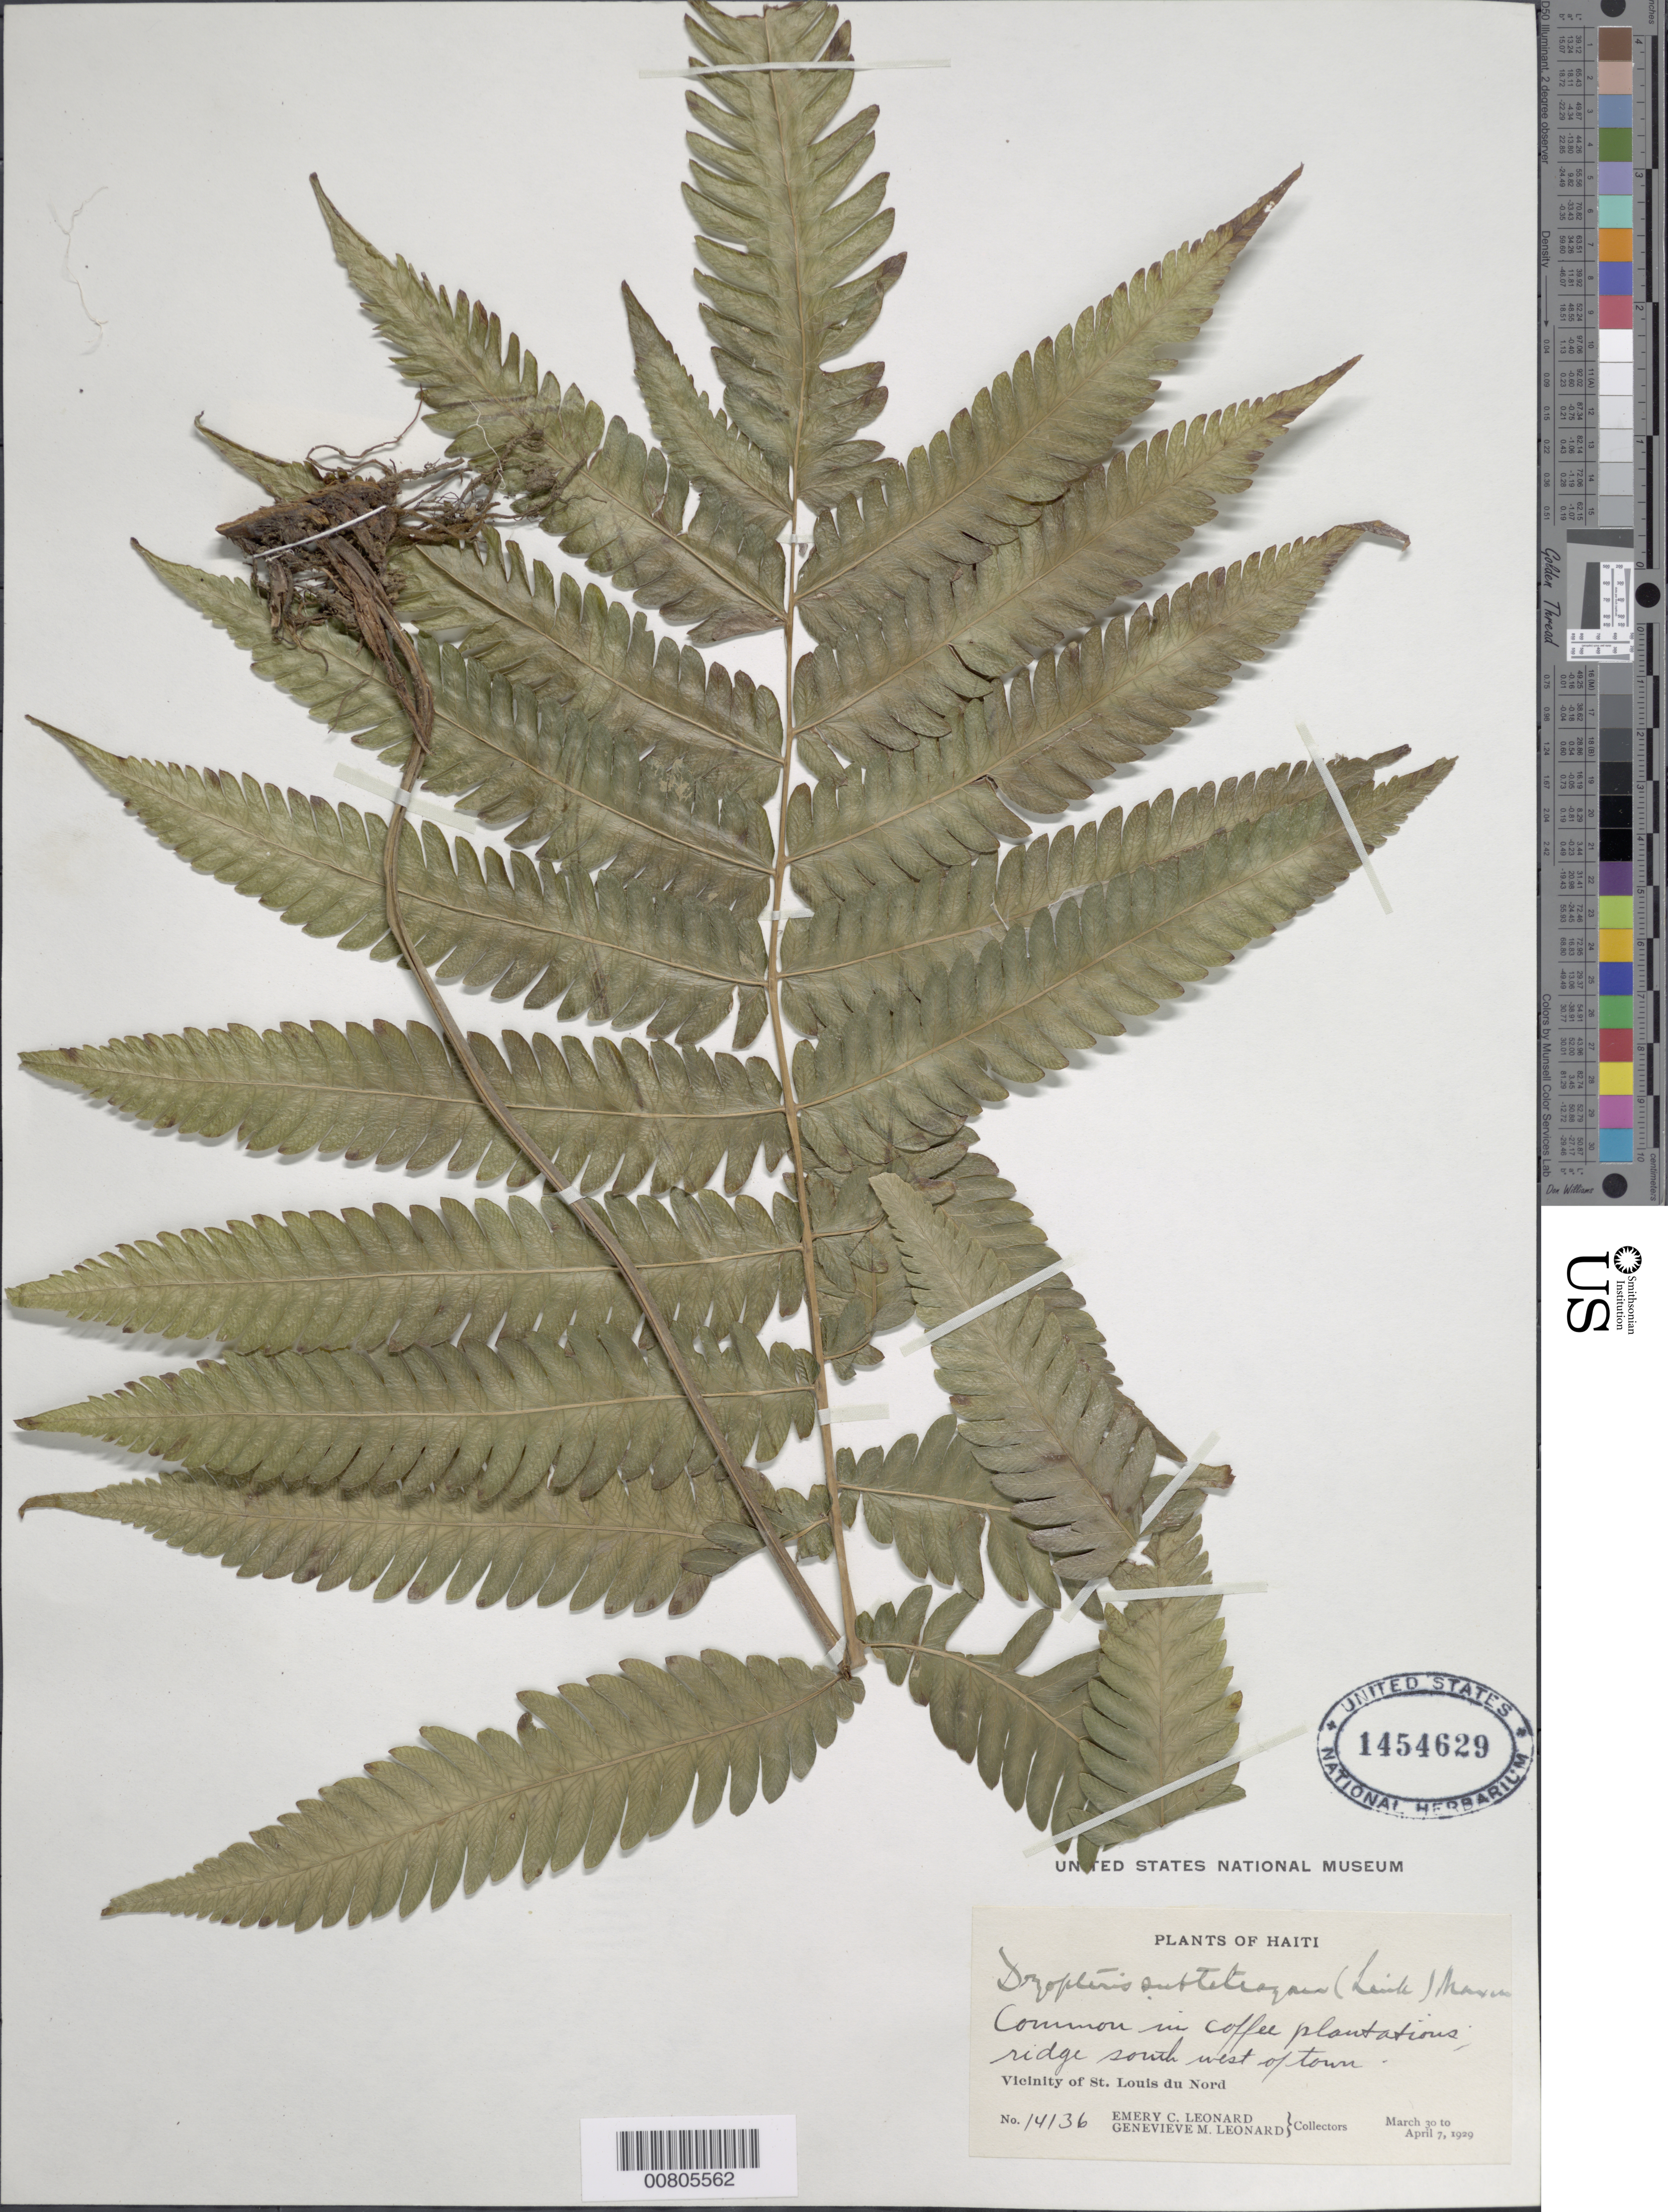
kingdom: Plantae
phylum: Tracheophyta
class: Polypodiopsida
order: Polypodiales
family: Thelypteridaceae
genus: Goniopteris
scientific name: Goniopteris subtetragona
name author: (Link) Vareschi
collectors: E. C. Leonard & G. M. Leonard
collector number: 14136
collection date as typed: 30 Mar 1929 to 07 Apr 1929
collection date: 1929-03-30/1929-04-07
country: Haiti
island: Hispaniola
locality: St. Louis du Nord, SW of town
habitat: Coffee plantation, on ridge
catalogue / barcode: US 1454629